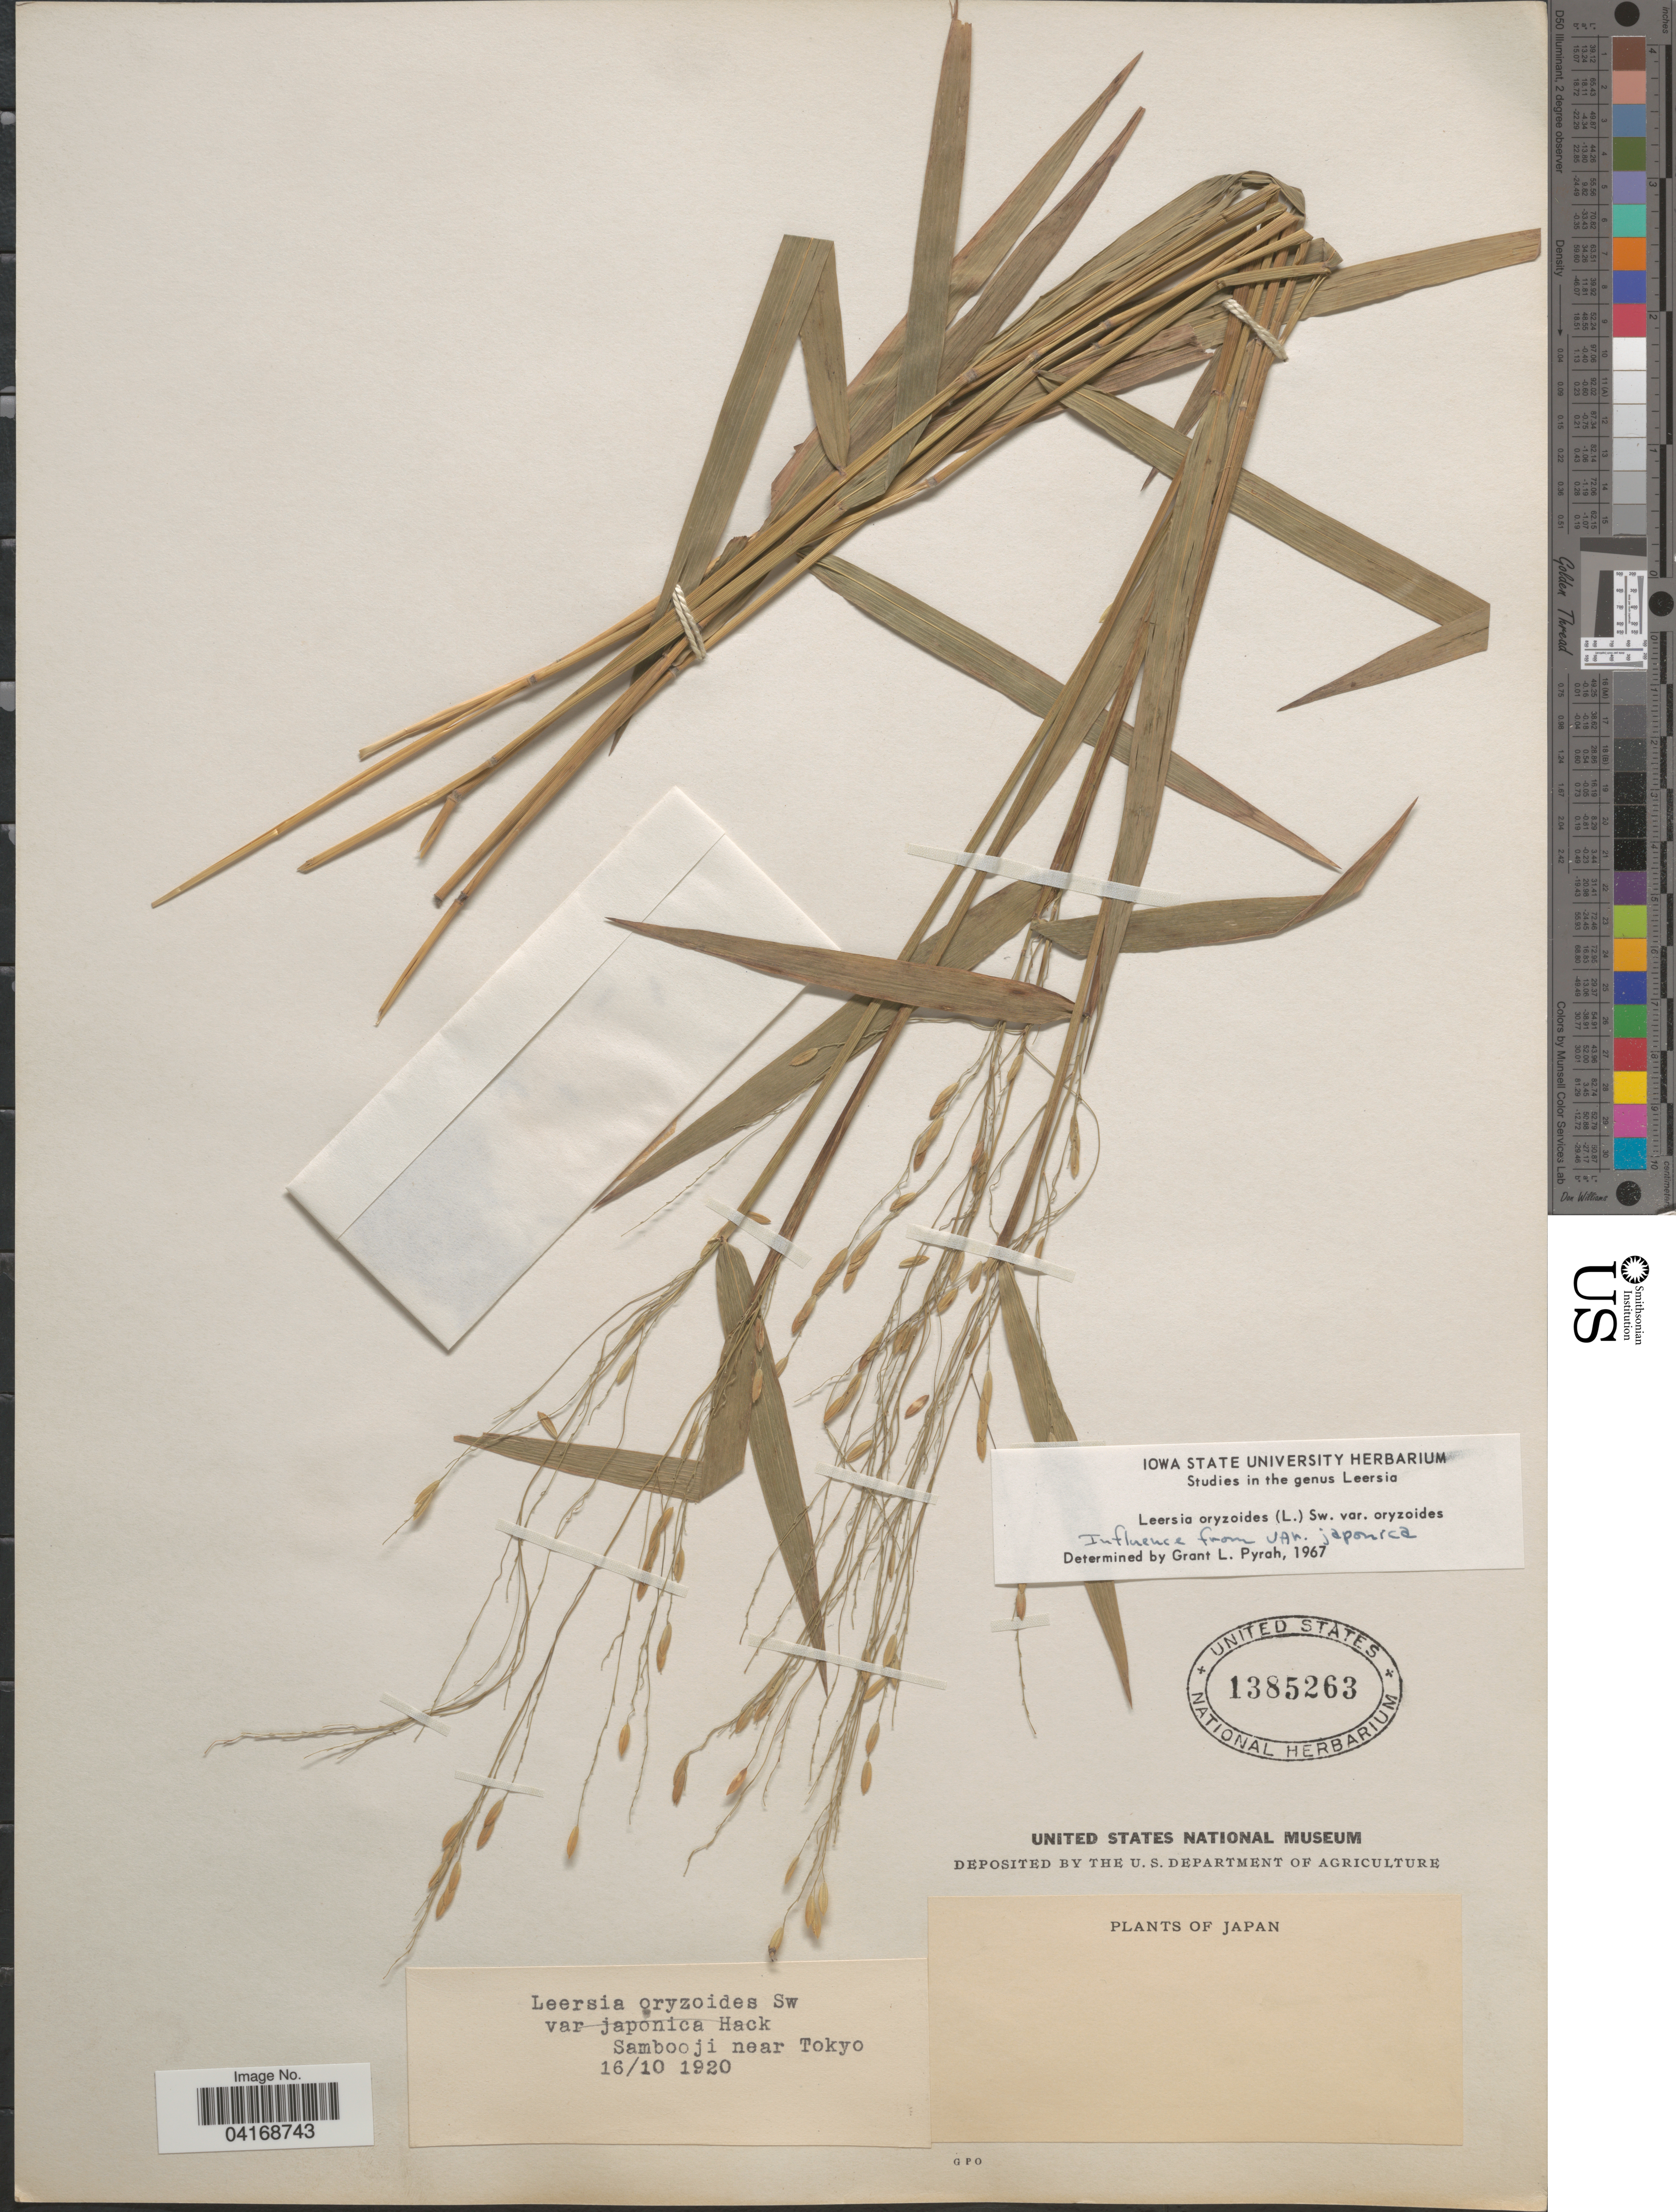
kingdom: Plantae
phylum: Tracheophyta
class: Liliopsida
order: Poales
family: Poaceae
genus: Leersia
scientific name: Leersia oryzoides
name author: (L.) Sw.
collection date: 1920-10-16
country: Japan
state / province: Tokyo, Federal City of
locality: Sambooji near Tokyo.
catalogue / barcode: US 1385263